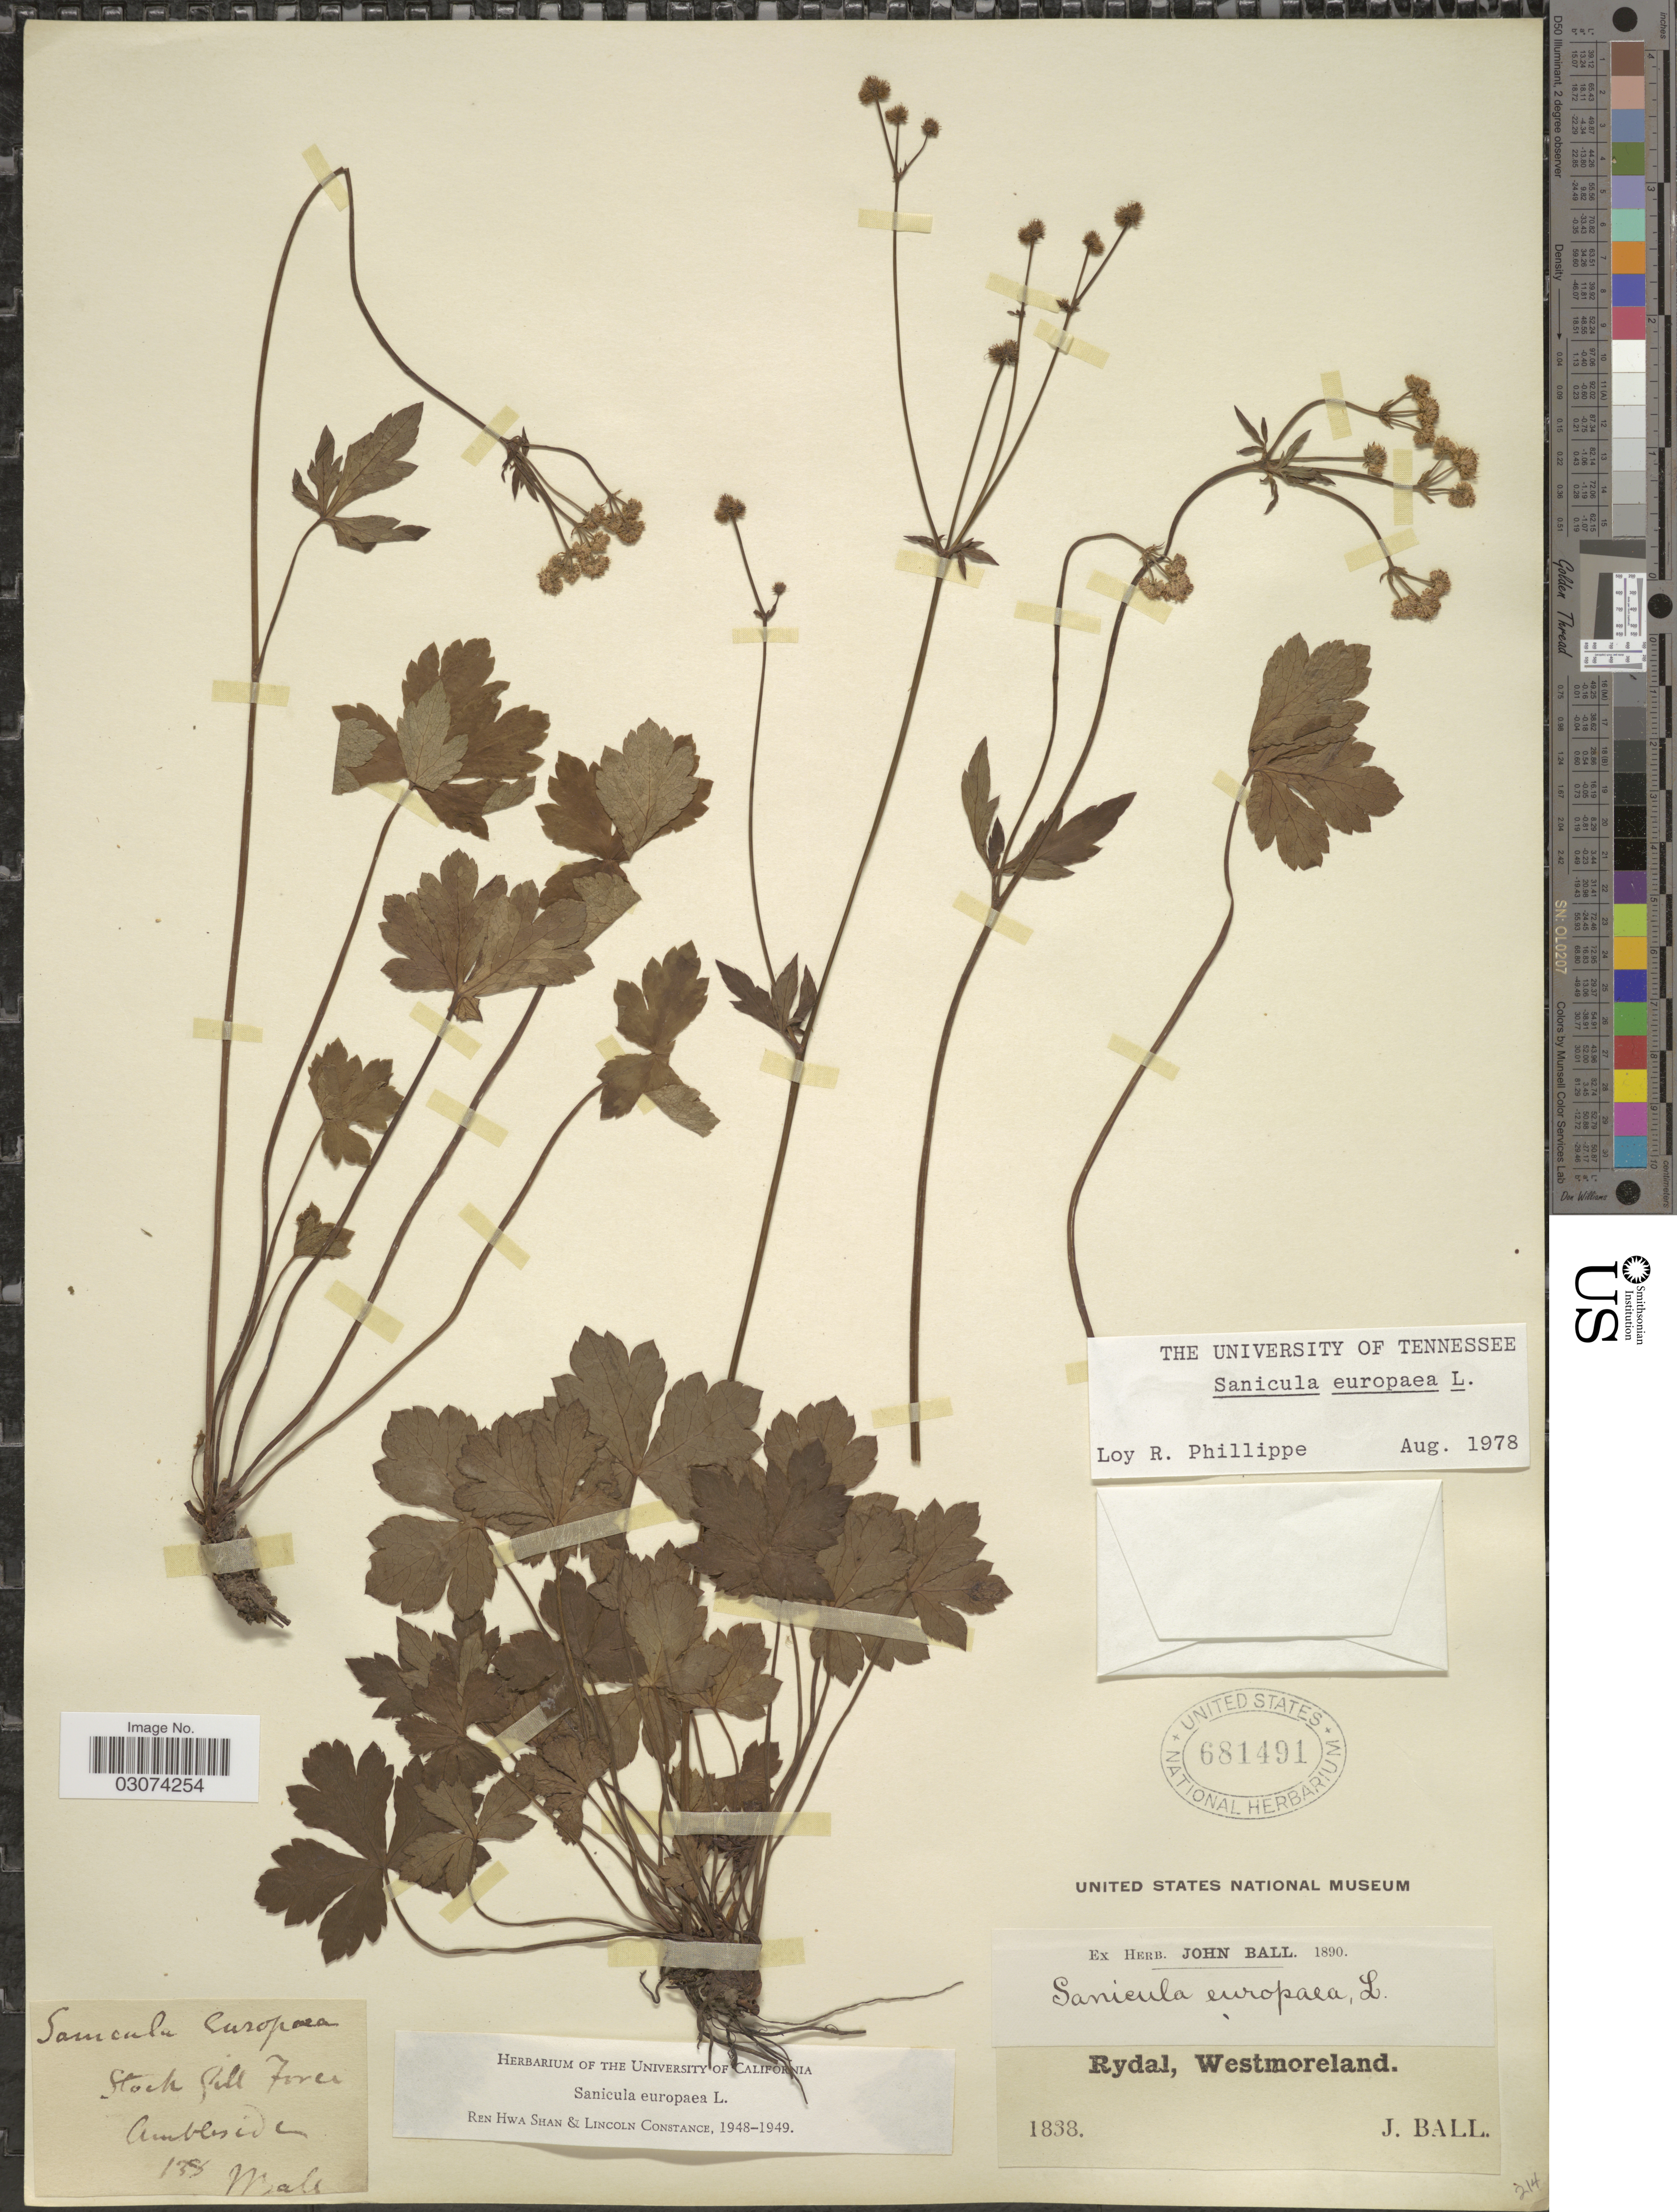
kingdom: Plantae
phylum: Tracheophyta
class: Magnoliopsida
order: Apiales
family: Apiaceae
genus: Sanicula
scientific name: Sanicula europaea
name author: L.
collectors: J. Ball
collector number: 138*?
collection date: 1838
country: United Kingdom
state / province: England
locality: Stock Gill Force, Ambleside. Rydal.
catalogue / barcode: US 681491